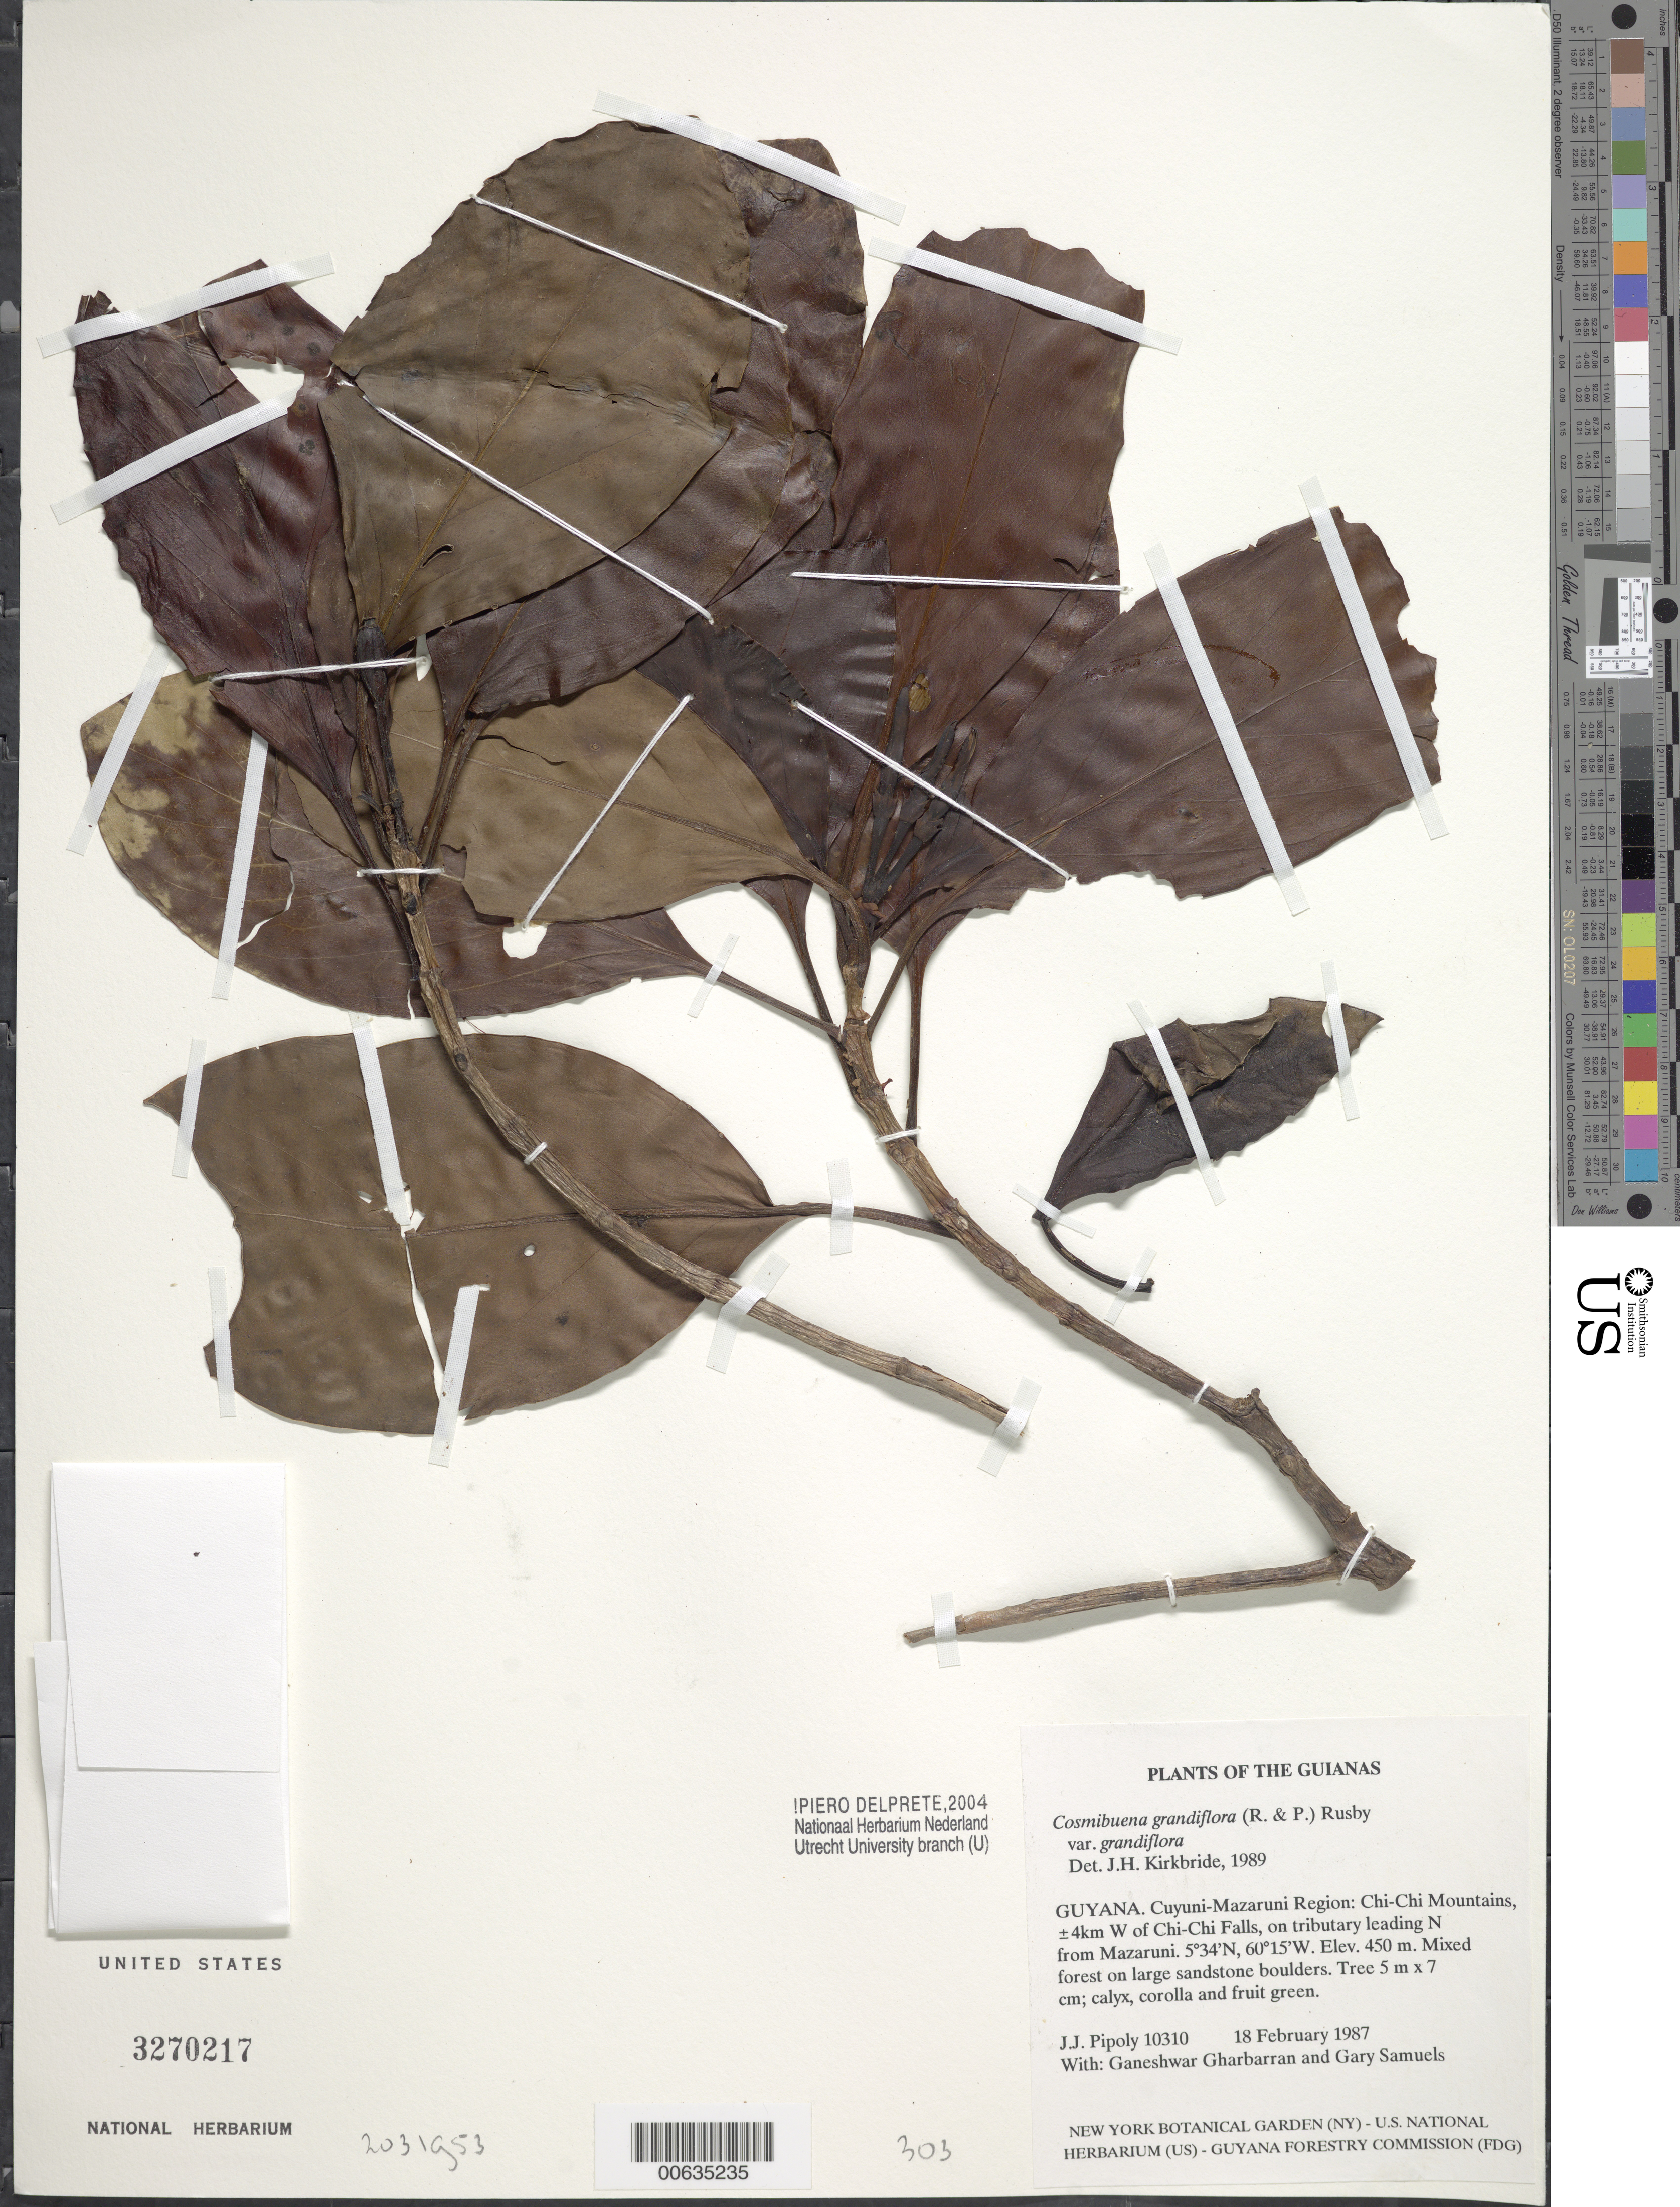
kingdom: Plantae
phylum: Tracheophyta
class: Magnoliopsida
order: Gentianales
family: Rubiaceae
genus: Cosmibuena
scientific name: Cosmibuena grandiflora var. grandiflora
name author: (Ruiz & Pav.) Rusby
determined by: Kirkbride, J. H.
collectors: J. J. Pipoly, G. Gharbarran & G. Samuels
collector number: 10310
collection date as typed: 18 February 1987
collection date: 1987-02-18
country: Guyana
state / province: Cuyuni-Mazaruni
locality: Chi-Chi Mountains, ±4km W of Chi-Chi Falls, on tributary leading N from Mazaruni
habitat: Mixed forest on large sandstone boulders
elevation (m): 450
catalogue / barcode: US 3270217